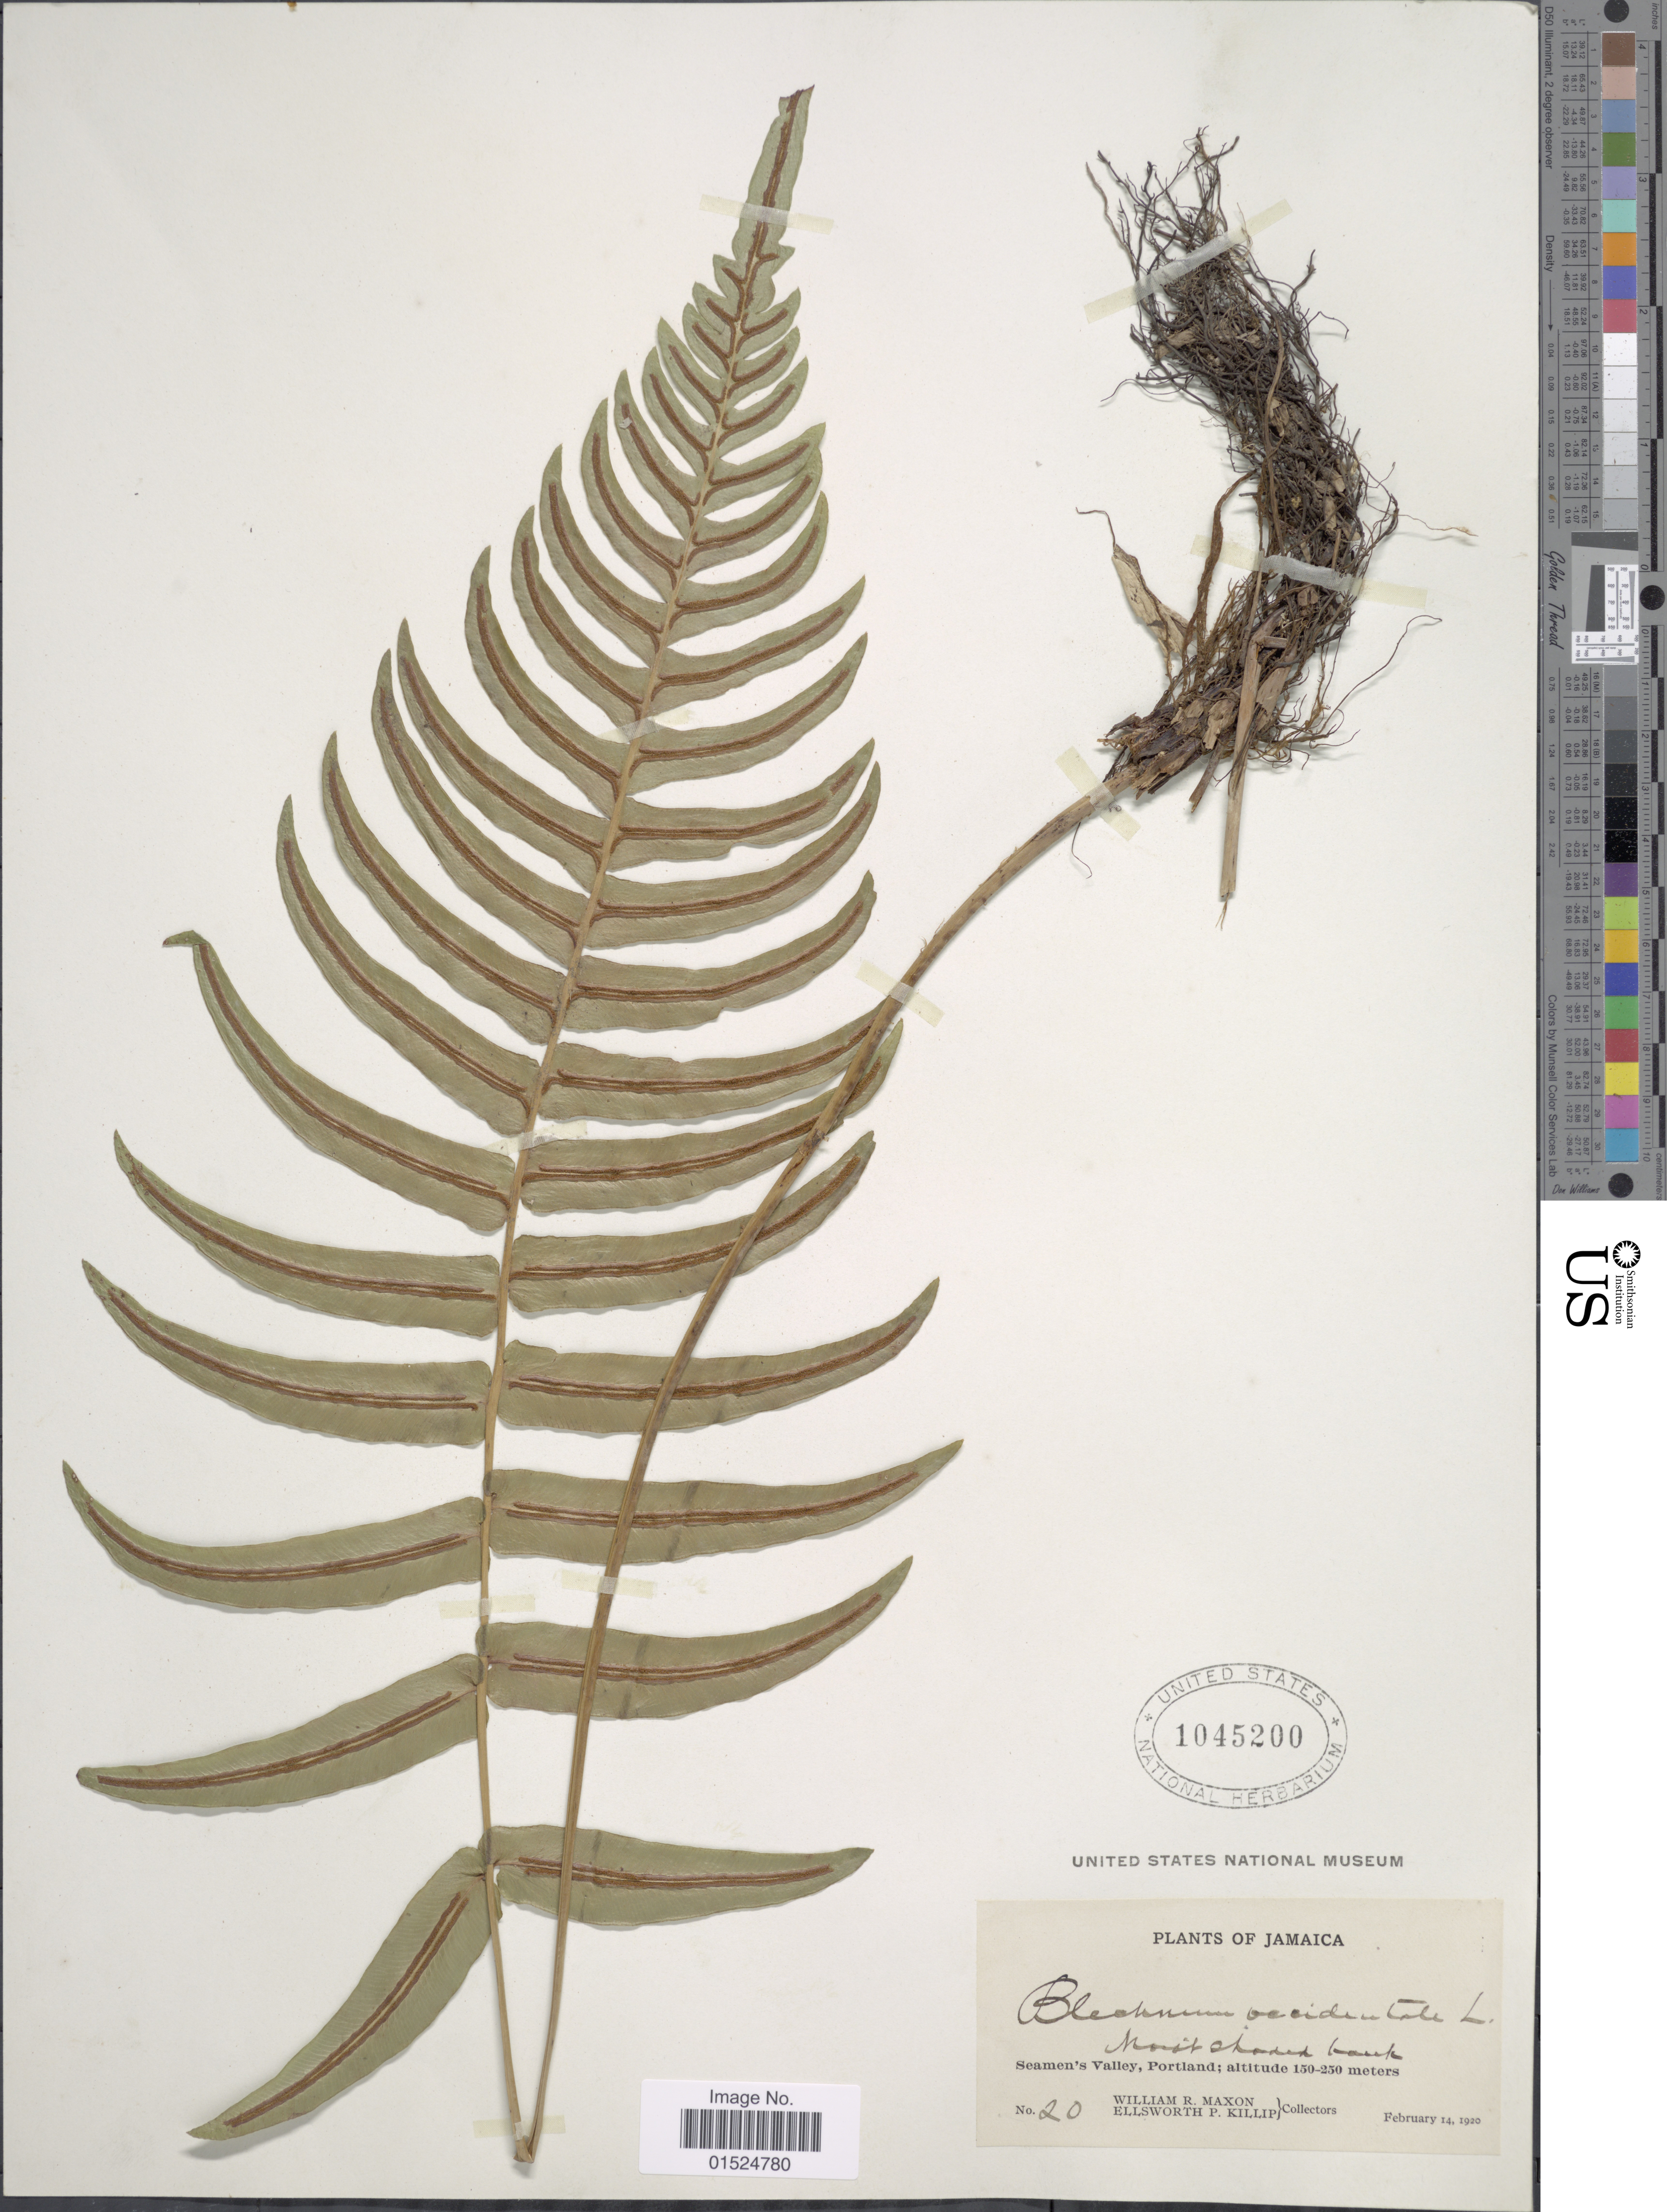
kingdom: Plantae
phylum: Tracheophyta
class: Polypodiopsida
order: Polypodiales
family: Blechnaceae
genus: Blechnum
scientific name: Blechnum glandulosum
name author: Link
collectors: W. R. Maxon & E. P. Killip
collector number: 20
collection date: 1920-02-14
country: Jamaica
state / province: Portland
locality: Seamen's valley, Portlant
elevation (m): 150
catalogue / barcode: US 1045200